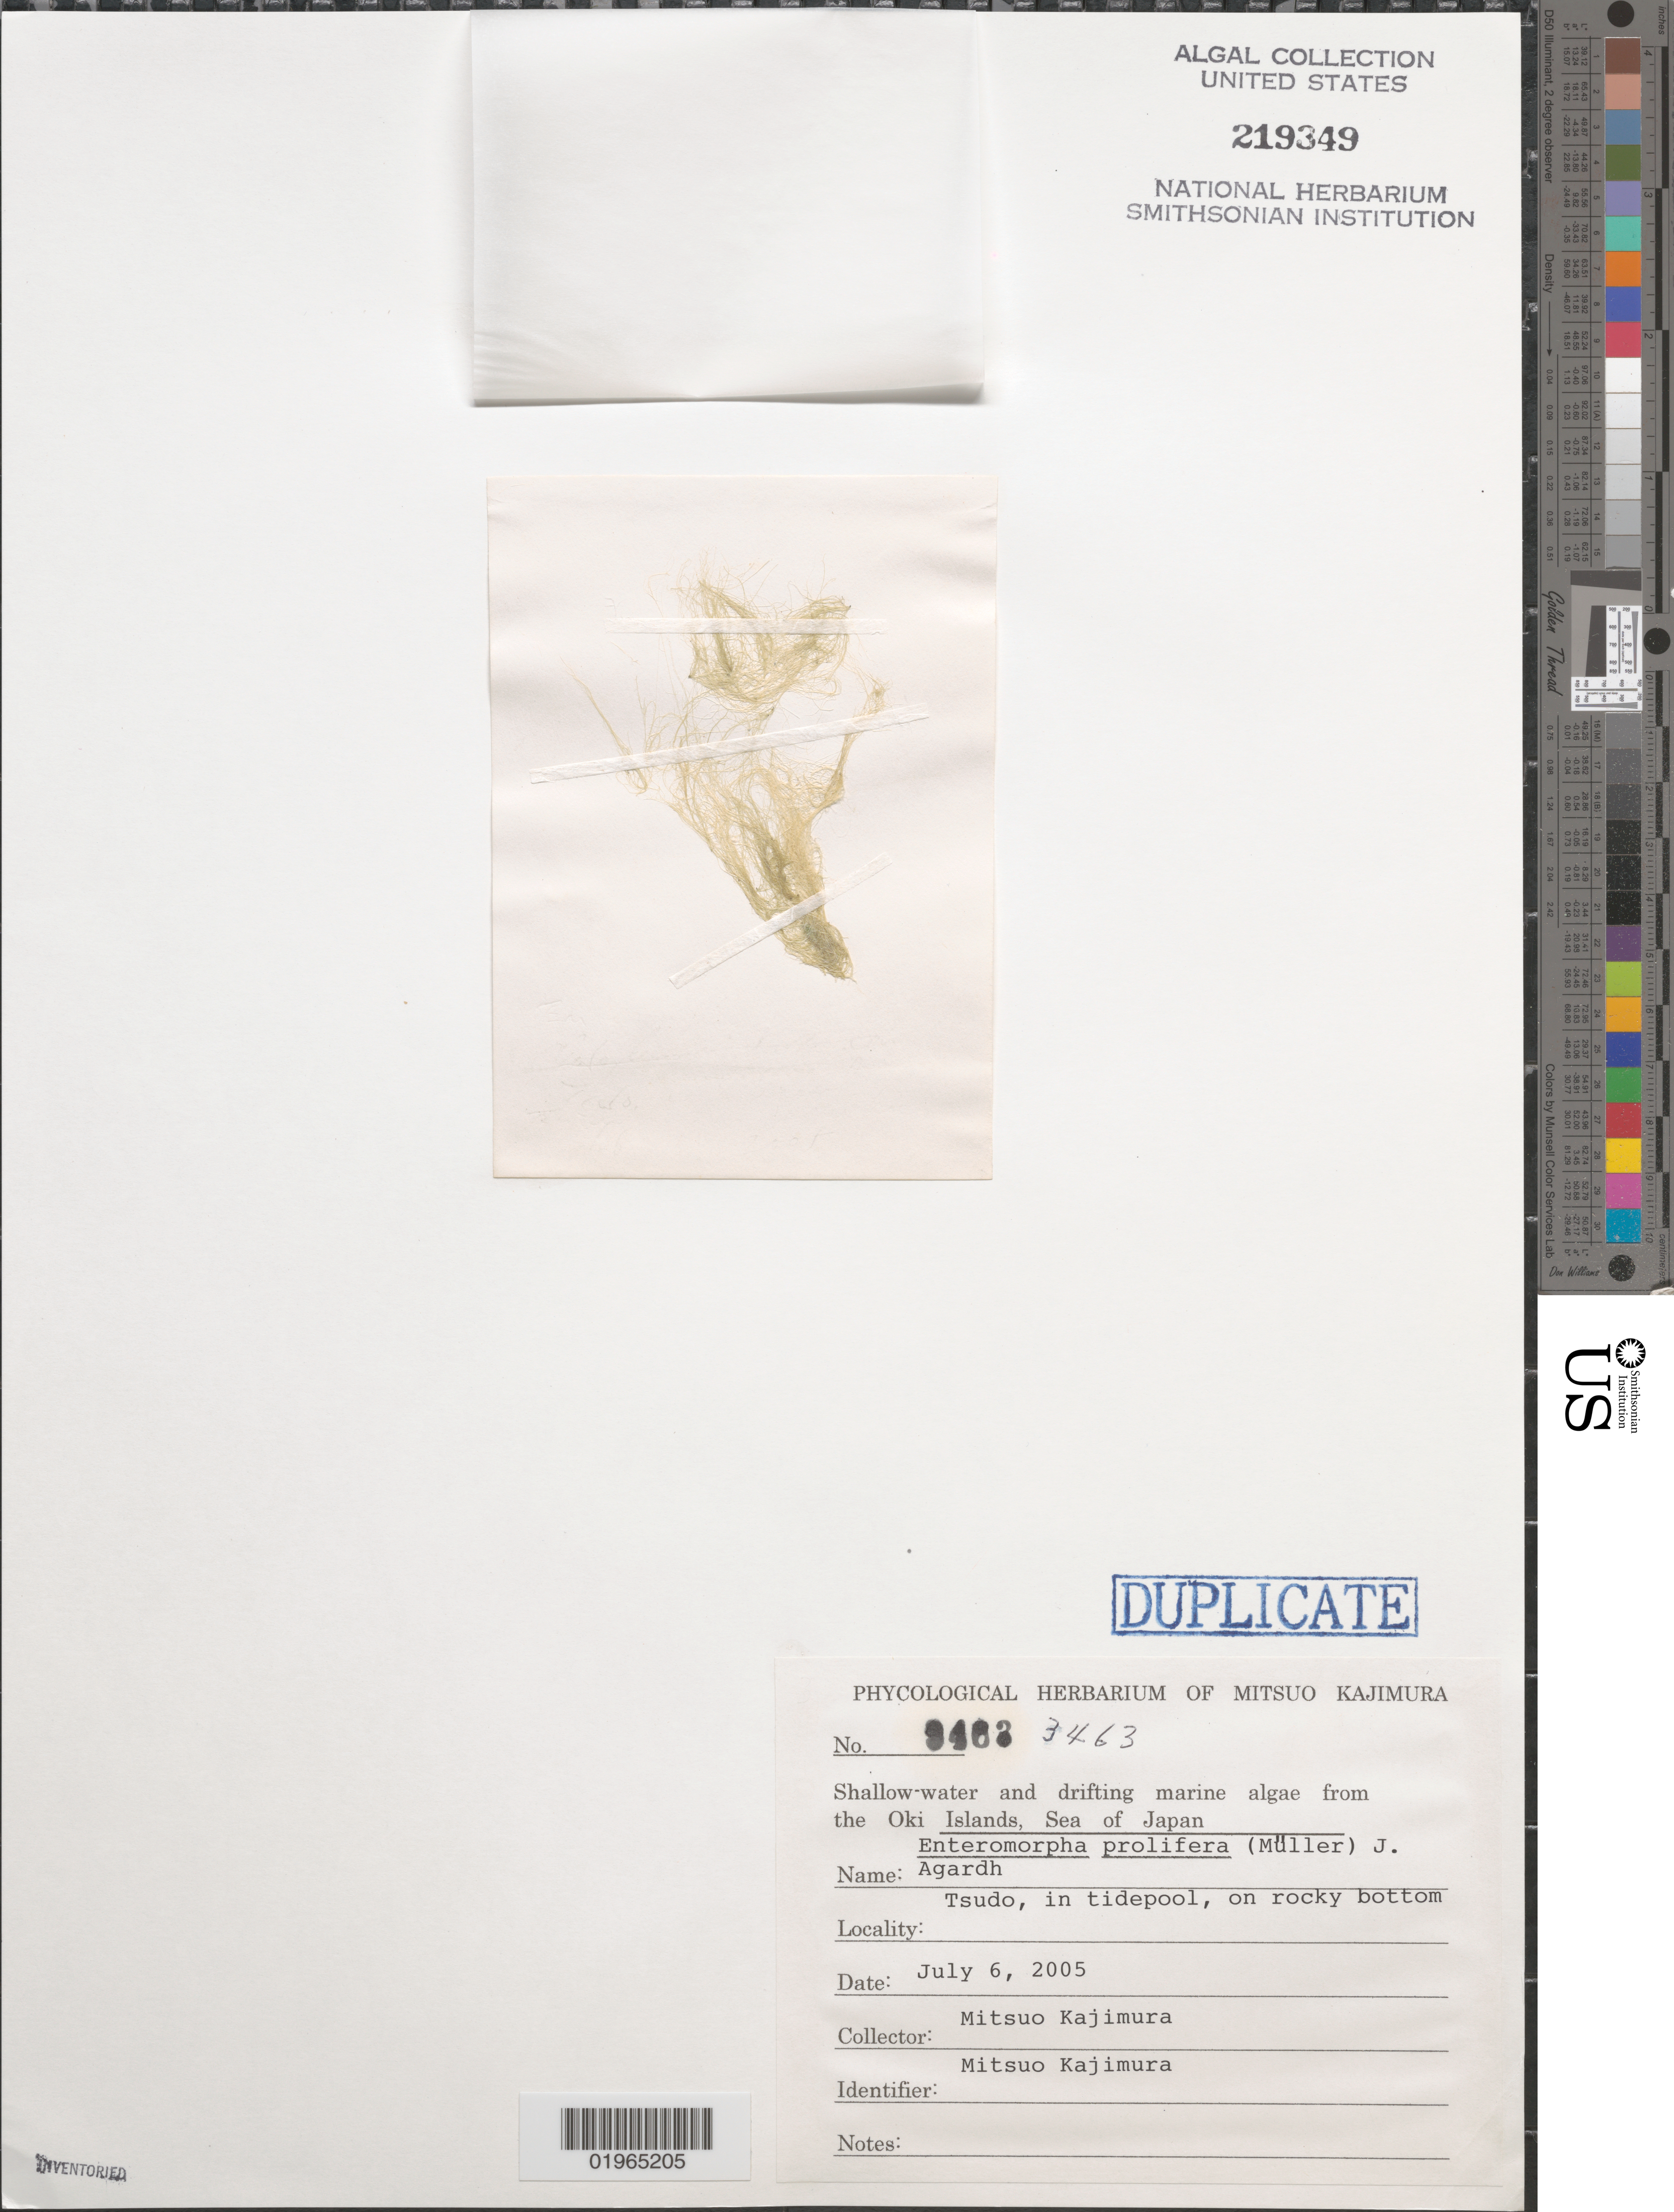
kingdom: Plantae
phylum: Chlorophyta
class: Ulvophyceae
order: Ulvales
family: Ulvaceae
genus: Ulva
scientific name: Ulva sp.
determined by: Algae name updating Project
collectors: M. Kajimura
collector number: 3463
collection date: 2005-07-06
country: Japan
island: Oki Islands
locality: In tidepool, on rocky bottom.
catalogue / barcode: US 219349